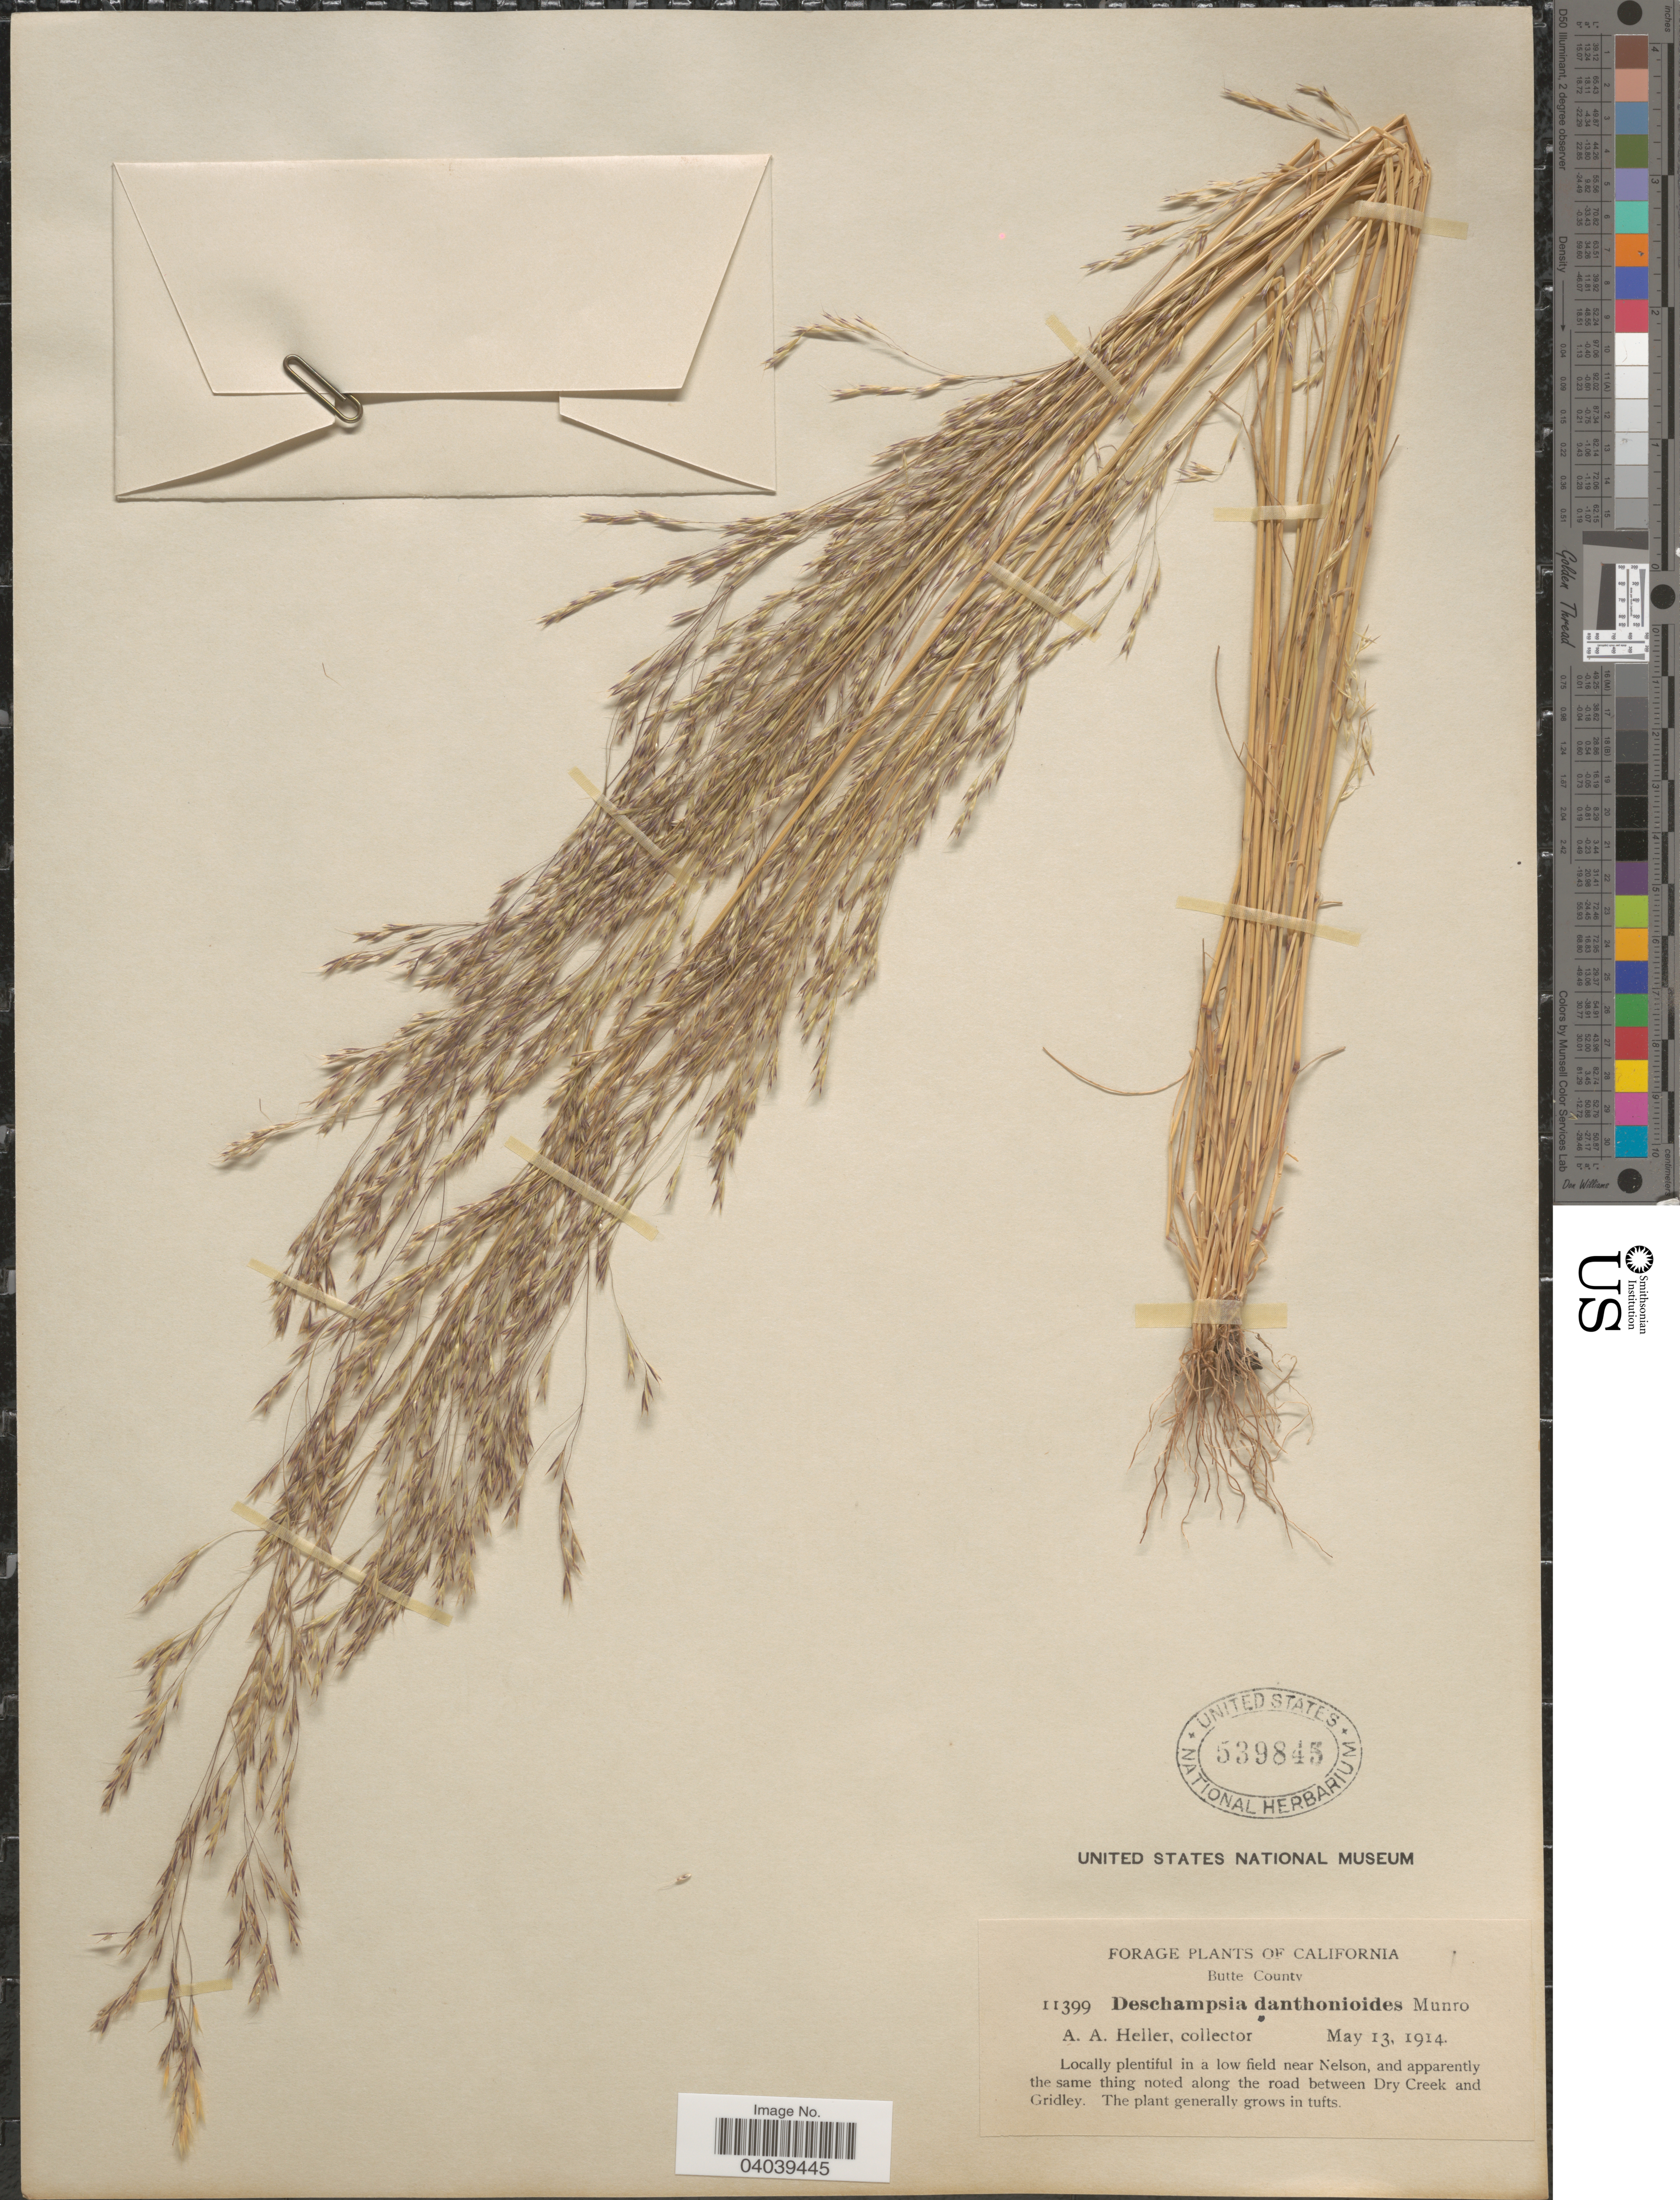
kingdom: Plantae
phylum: Tracheophyta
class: Liliopsida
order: Poales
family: Poaceae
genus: Deschampsia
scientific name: Deschampsia danthonioides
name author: (Trin.) Munro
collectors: A. A. Heller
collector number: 11399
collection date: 1914-05-13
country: United States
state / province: California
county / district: Butte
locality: Butte County. Locally plentiful in a low field near Nelson, and apparently the same thing noted along the road between Dry Creek and Gridley.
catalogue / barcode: US 539845